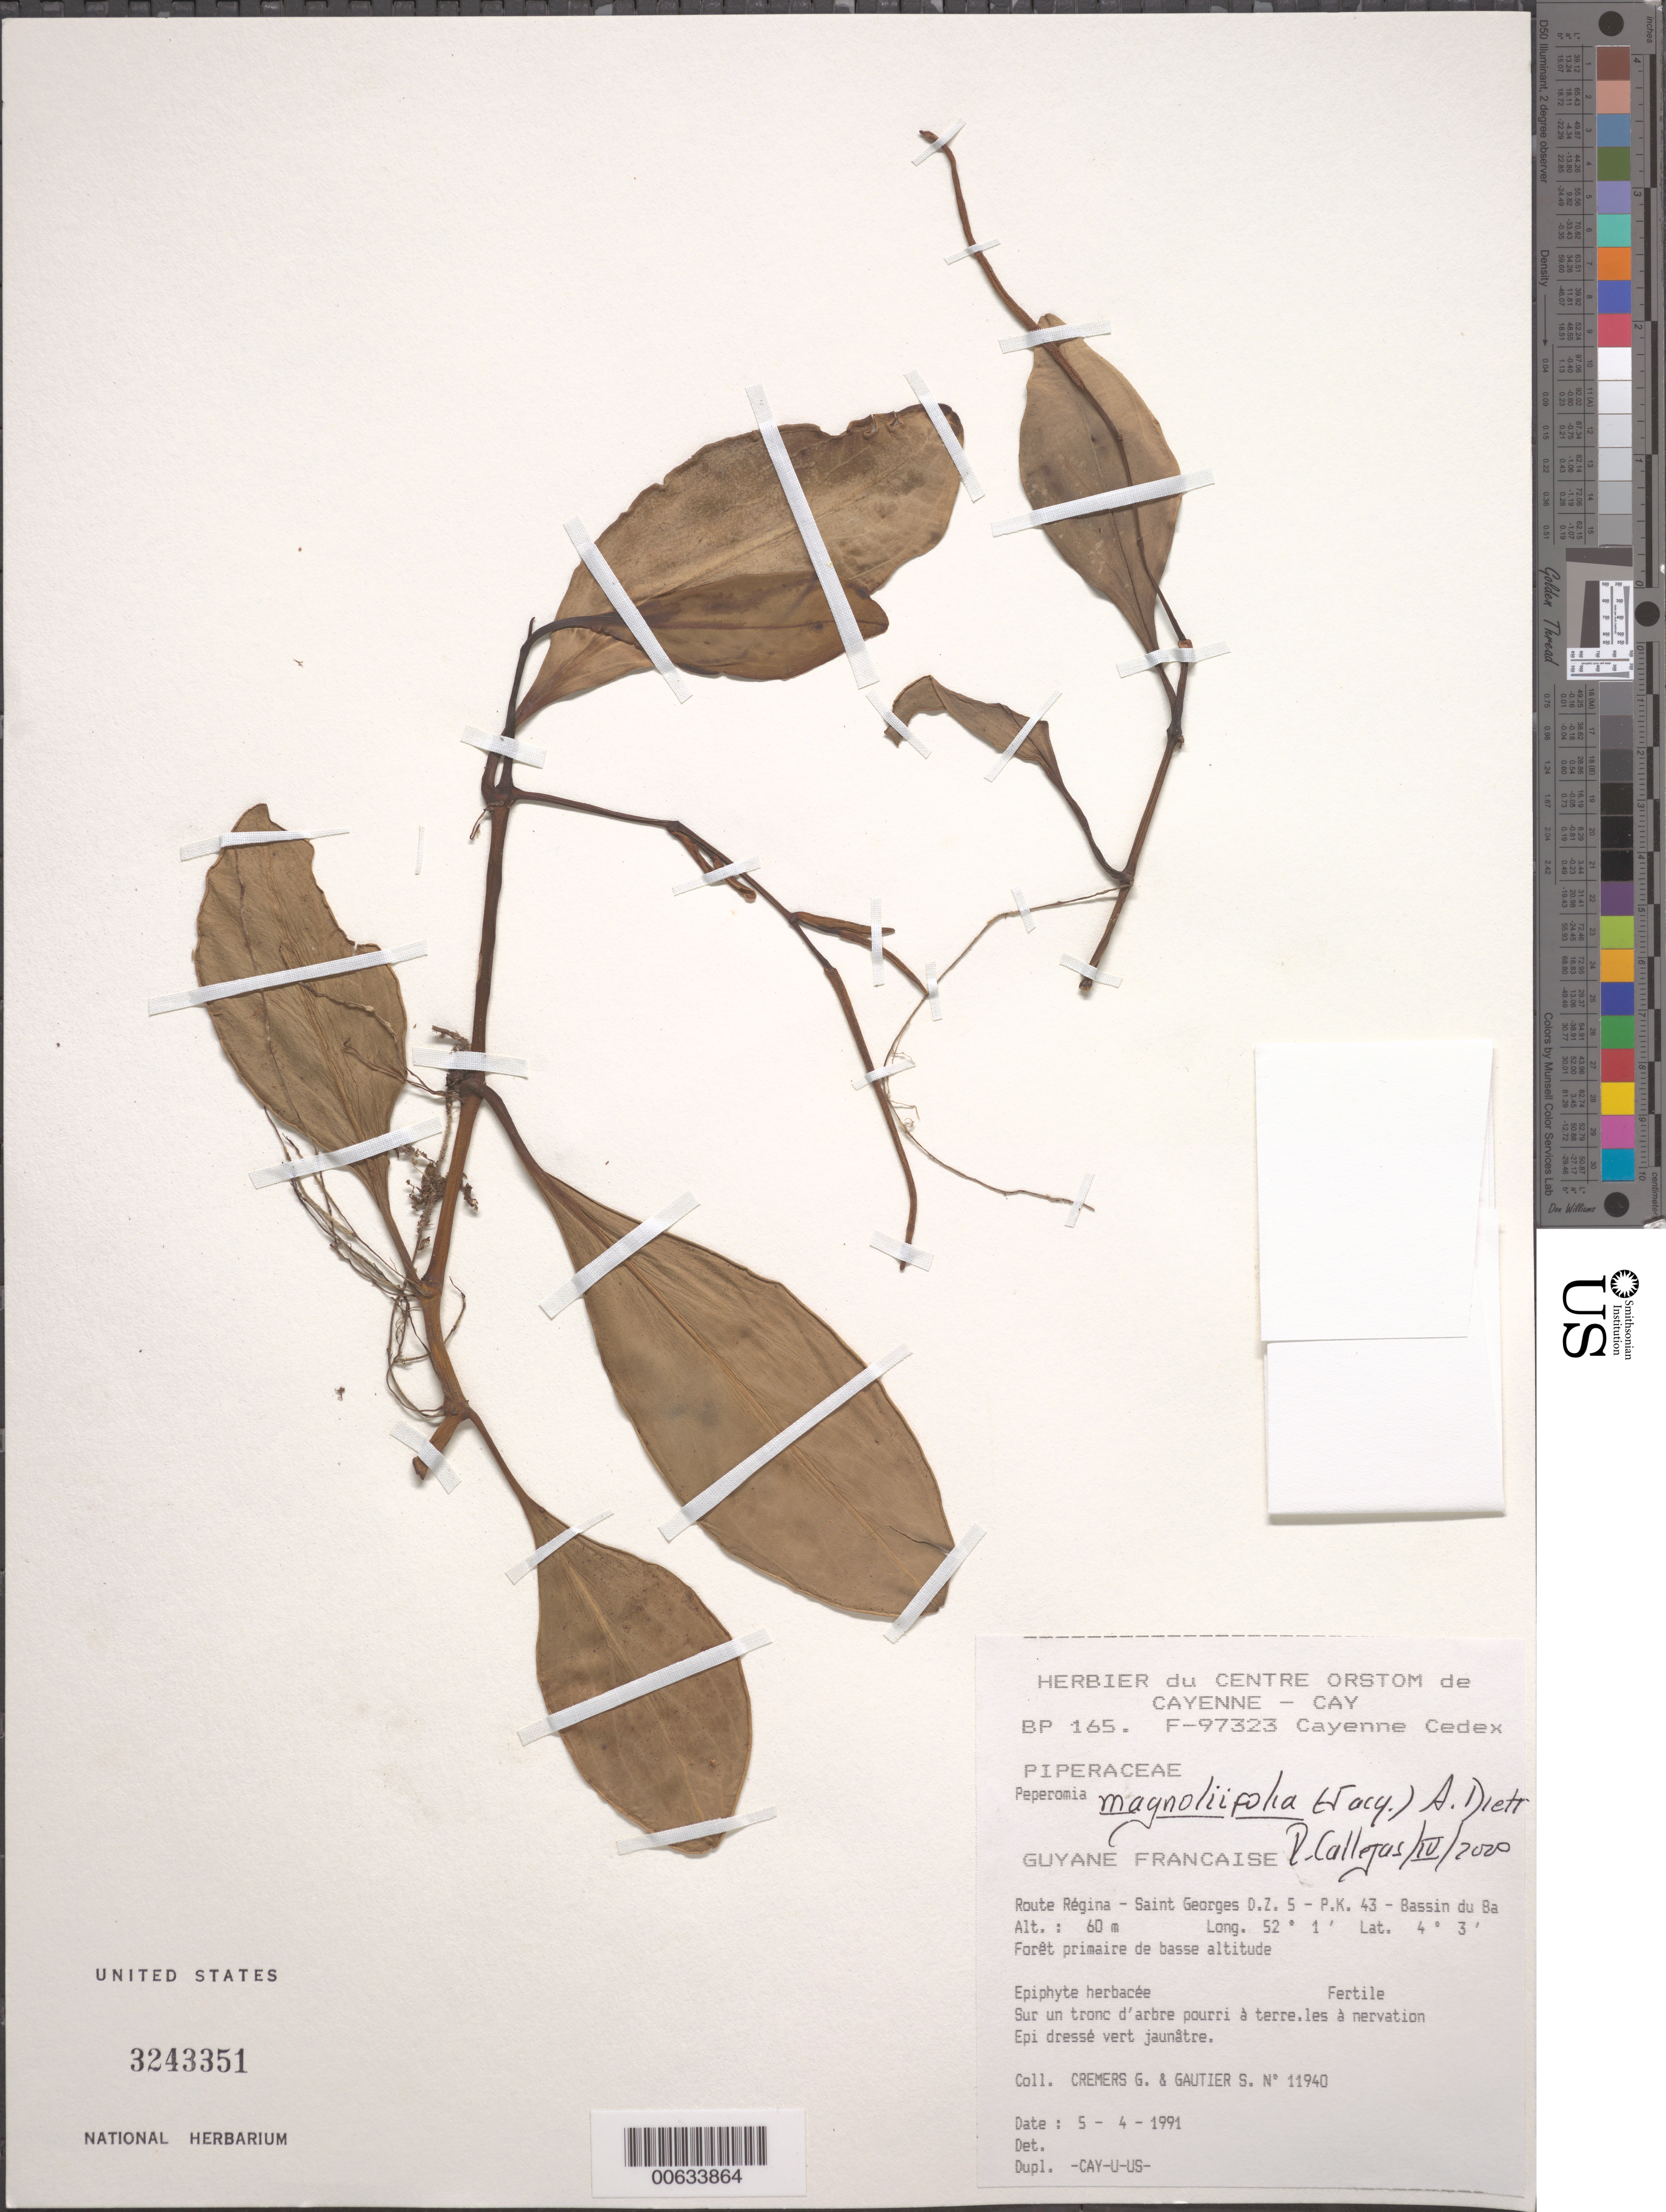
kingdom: Plantae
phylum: Tracheophyta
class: Magnoliopsida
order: Piperales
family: Piperaceae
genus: Peperomia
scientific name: Peperomia magnoliifolia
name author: (Jacq.) A. Dietr.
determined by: Callejas, Ricardo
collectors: G. Cremers & S. Gautier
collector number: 11940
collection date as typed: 5-Apr-91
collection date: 1991-04-05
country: French Guiana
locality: Route Régina, Saint Georges, DZ 5-PK43, Bassin de l'Approuague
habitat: Low primary forest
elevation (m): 60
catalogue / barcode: US 3243351